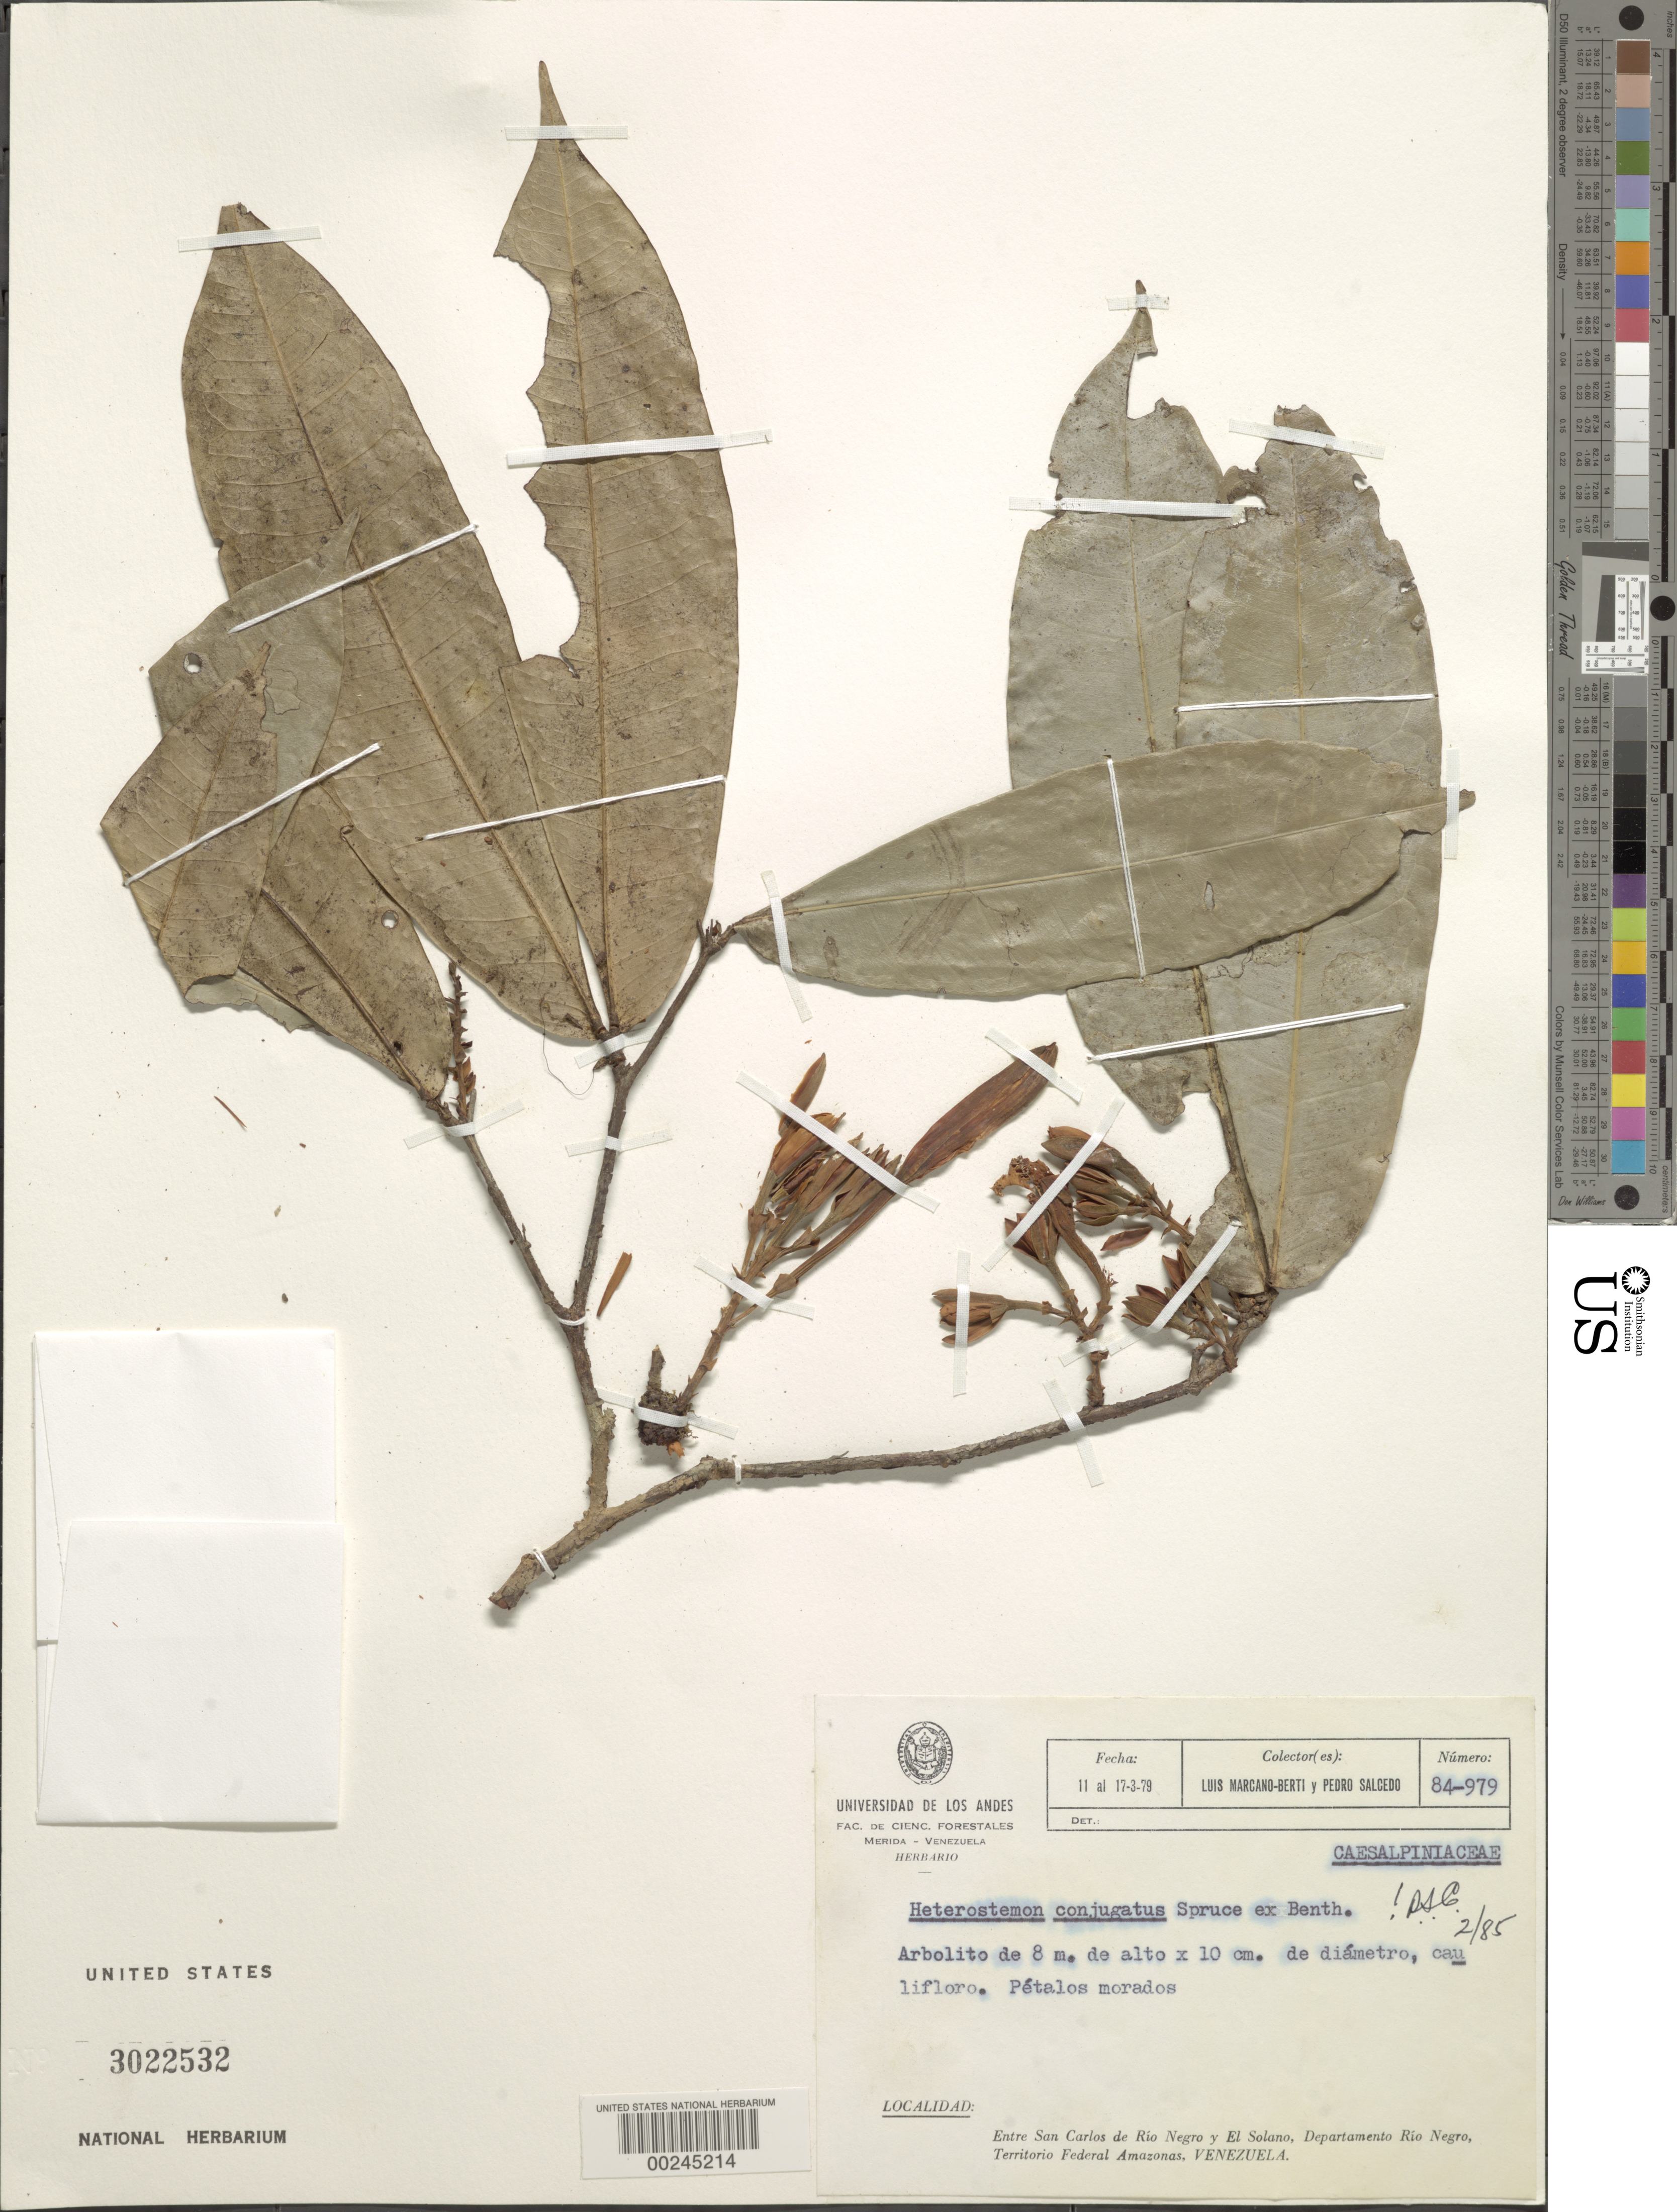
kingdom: Plantae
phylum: Tracheophyta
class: Magnoliopsida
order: Fabales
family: Fabaceae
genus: Heterostemon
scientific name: Heterostemon conjugatus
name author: Spruce ex Benth.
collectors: L. Marcano-Berti & P. Salcedo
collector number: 84-979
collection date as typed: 11 Mar 1979 to 17 Mar 1979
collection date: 1979-03-11/1979-03-17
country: Venezuela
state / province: Amazonas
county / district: Rio Negro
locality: Between san carlos de rio negro and el solano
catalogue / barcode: US 3022532